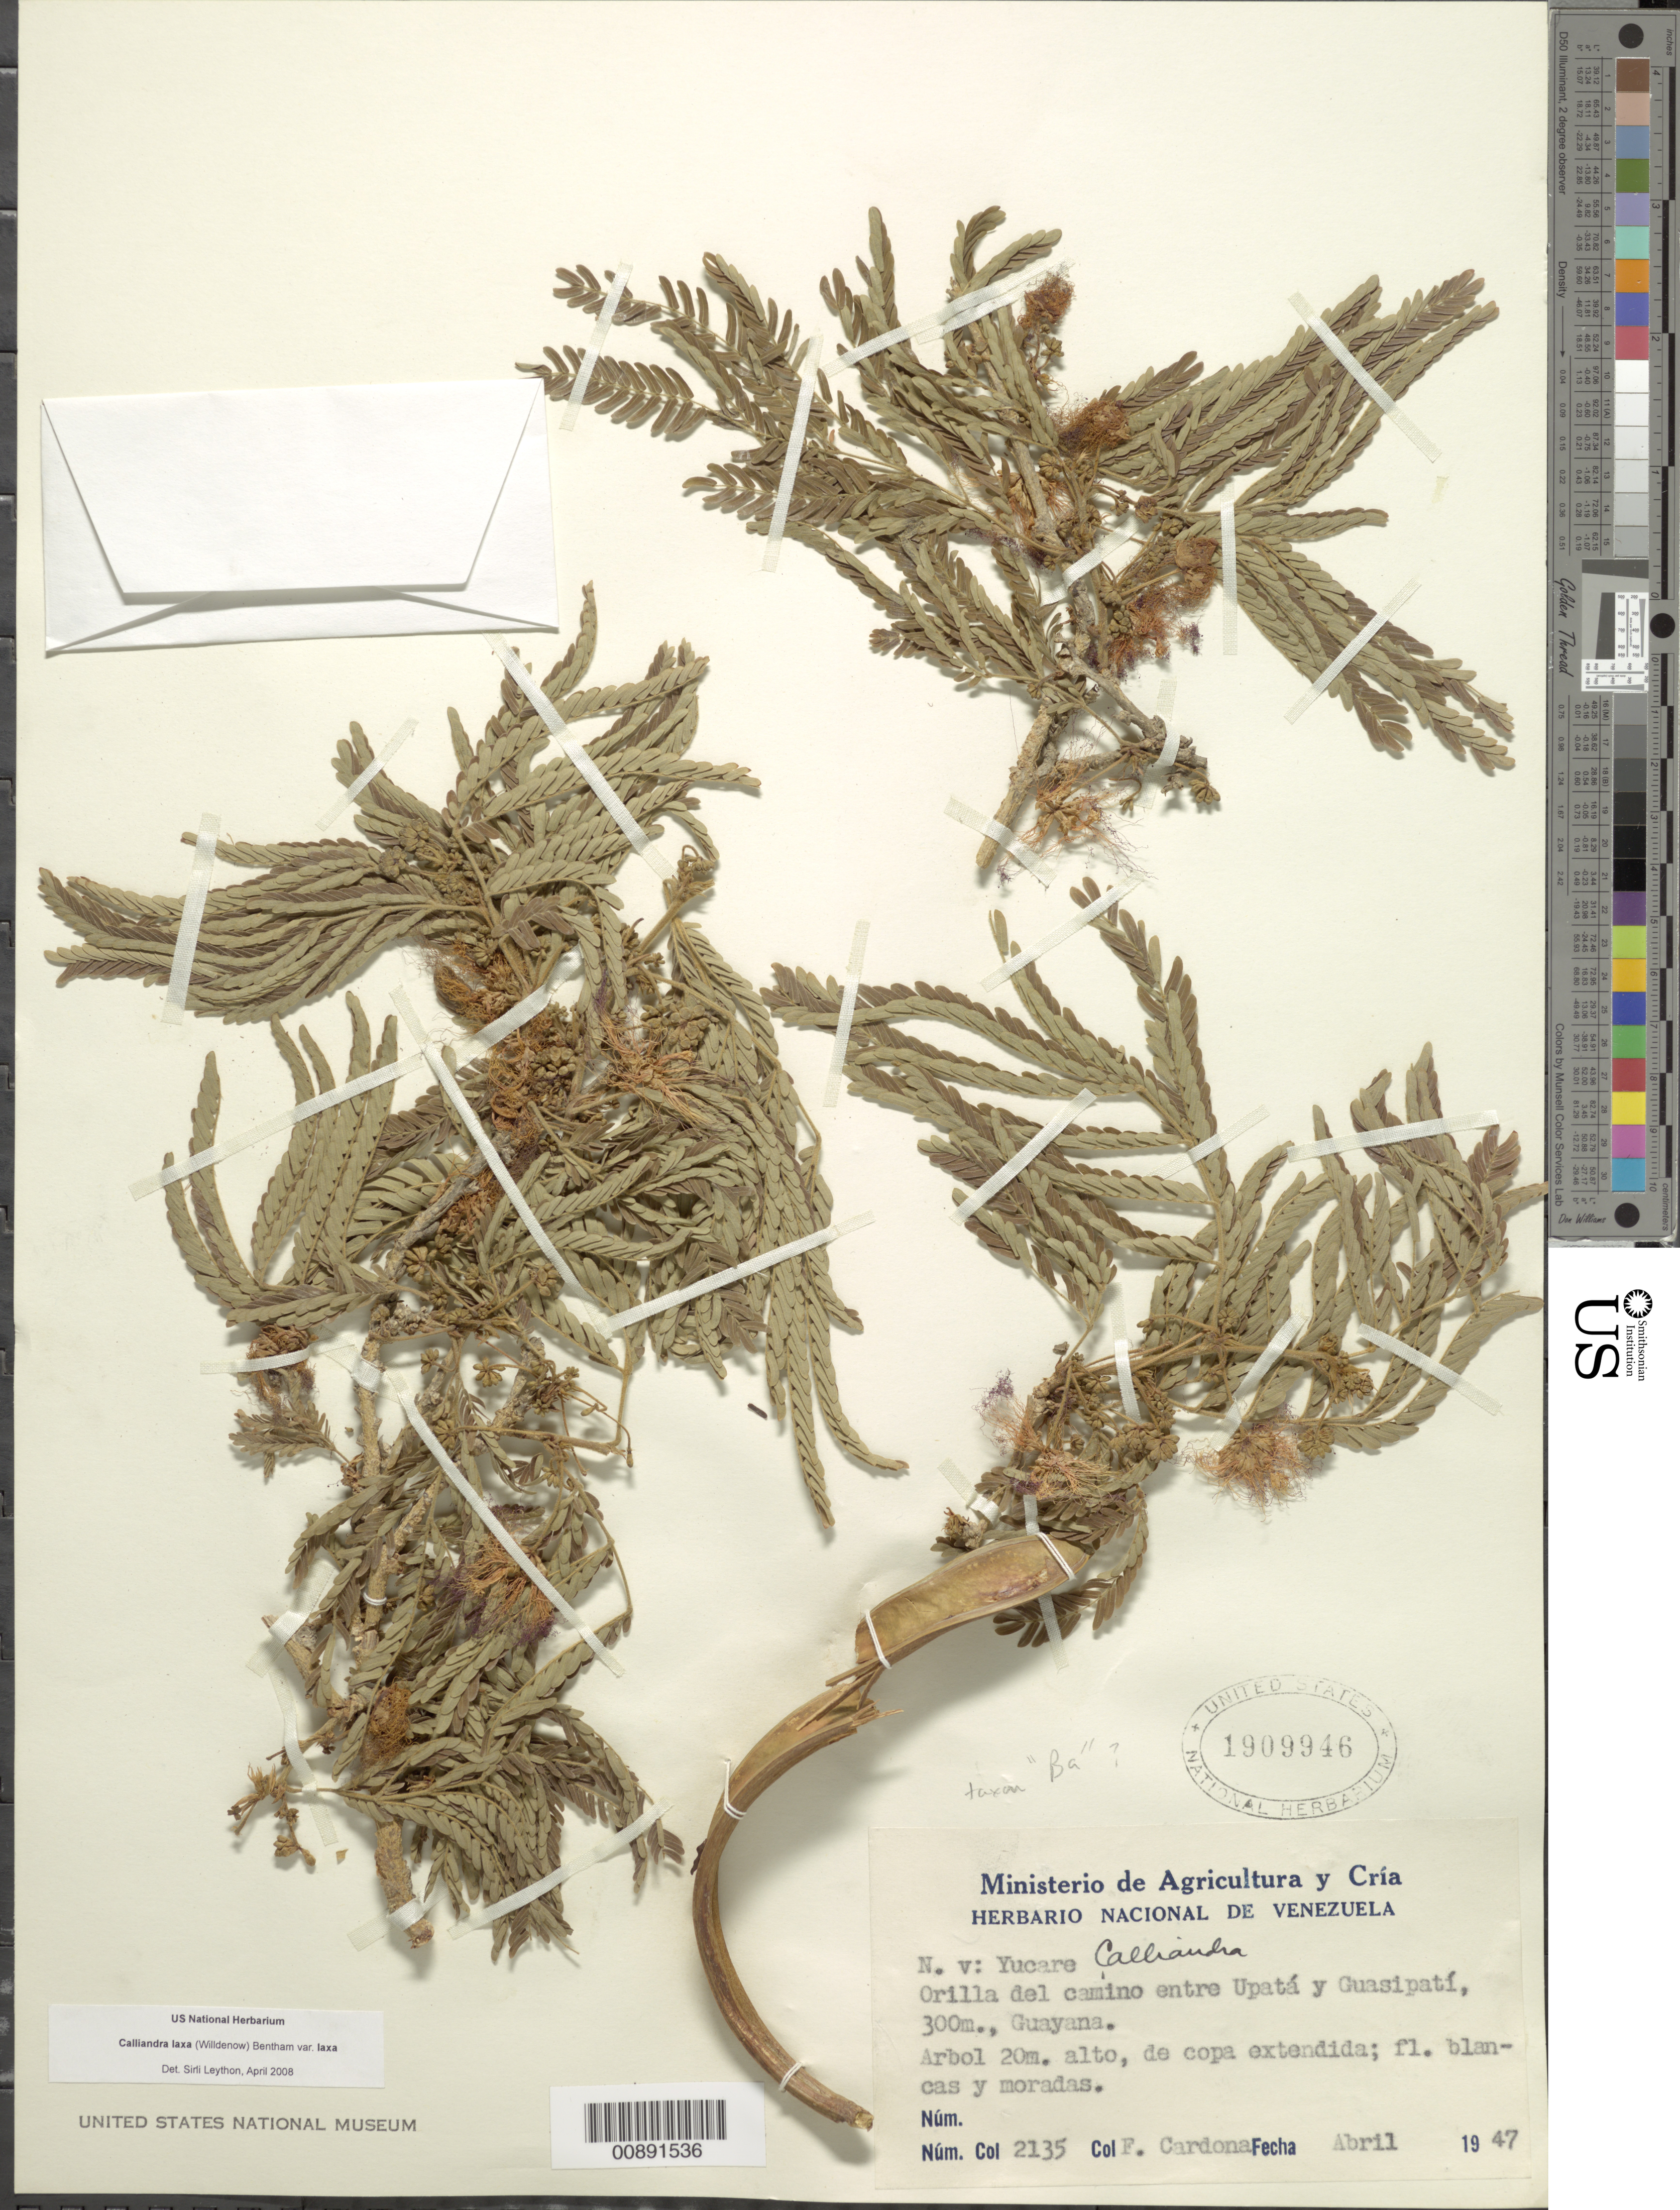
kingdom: Plantae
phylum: Tracheophyta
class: Magnoliopsida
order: Fabales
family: Fabaceae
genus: Calliandra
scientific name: Calliandra laxa var. laxa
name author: (Willd.) Benth.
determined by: Leython, S.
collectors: F. Cardona Puig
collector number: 2135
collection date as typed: Apr-47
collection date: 1947-04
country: Venezuela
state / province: Bolívar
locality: El Palmar, entre Upata y Guasipati, Guayana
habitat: Orilla del camino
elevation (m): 300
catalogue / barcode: US 1909946